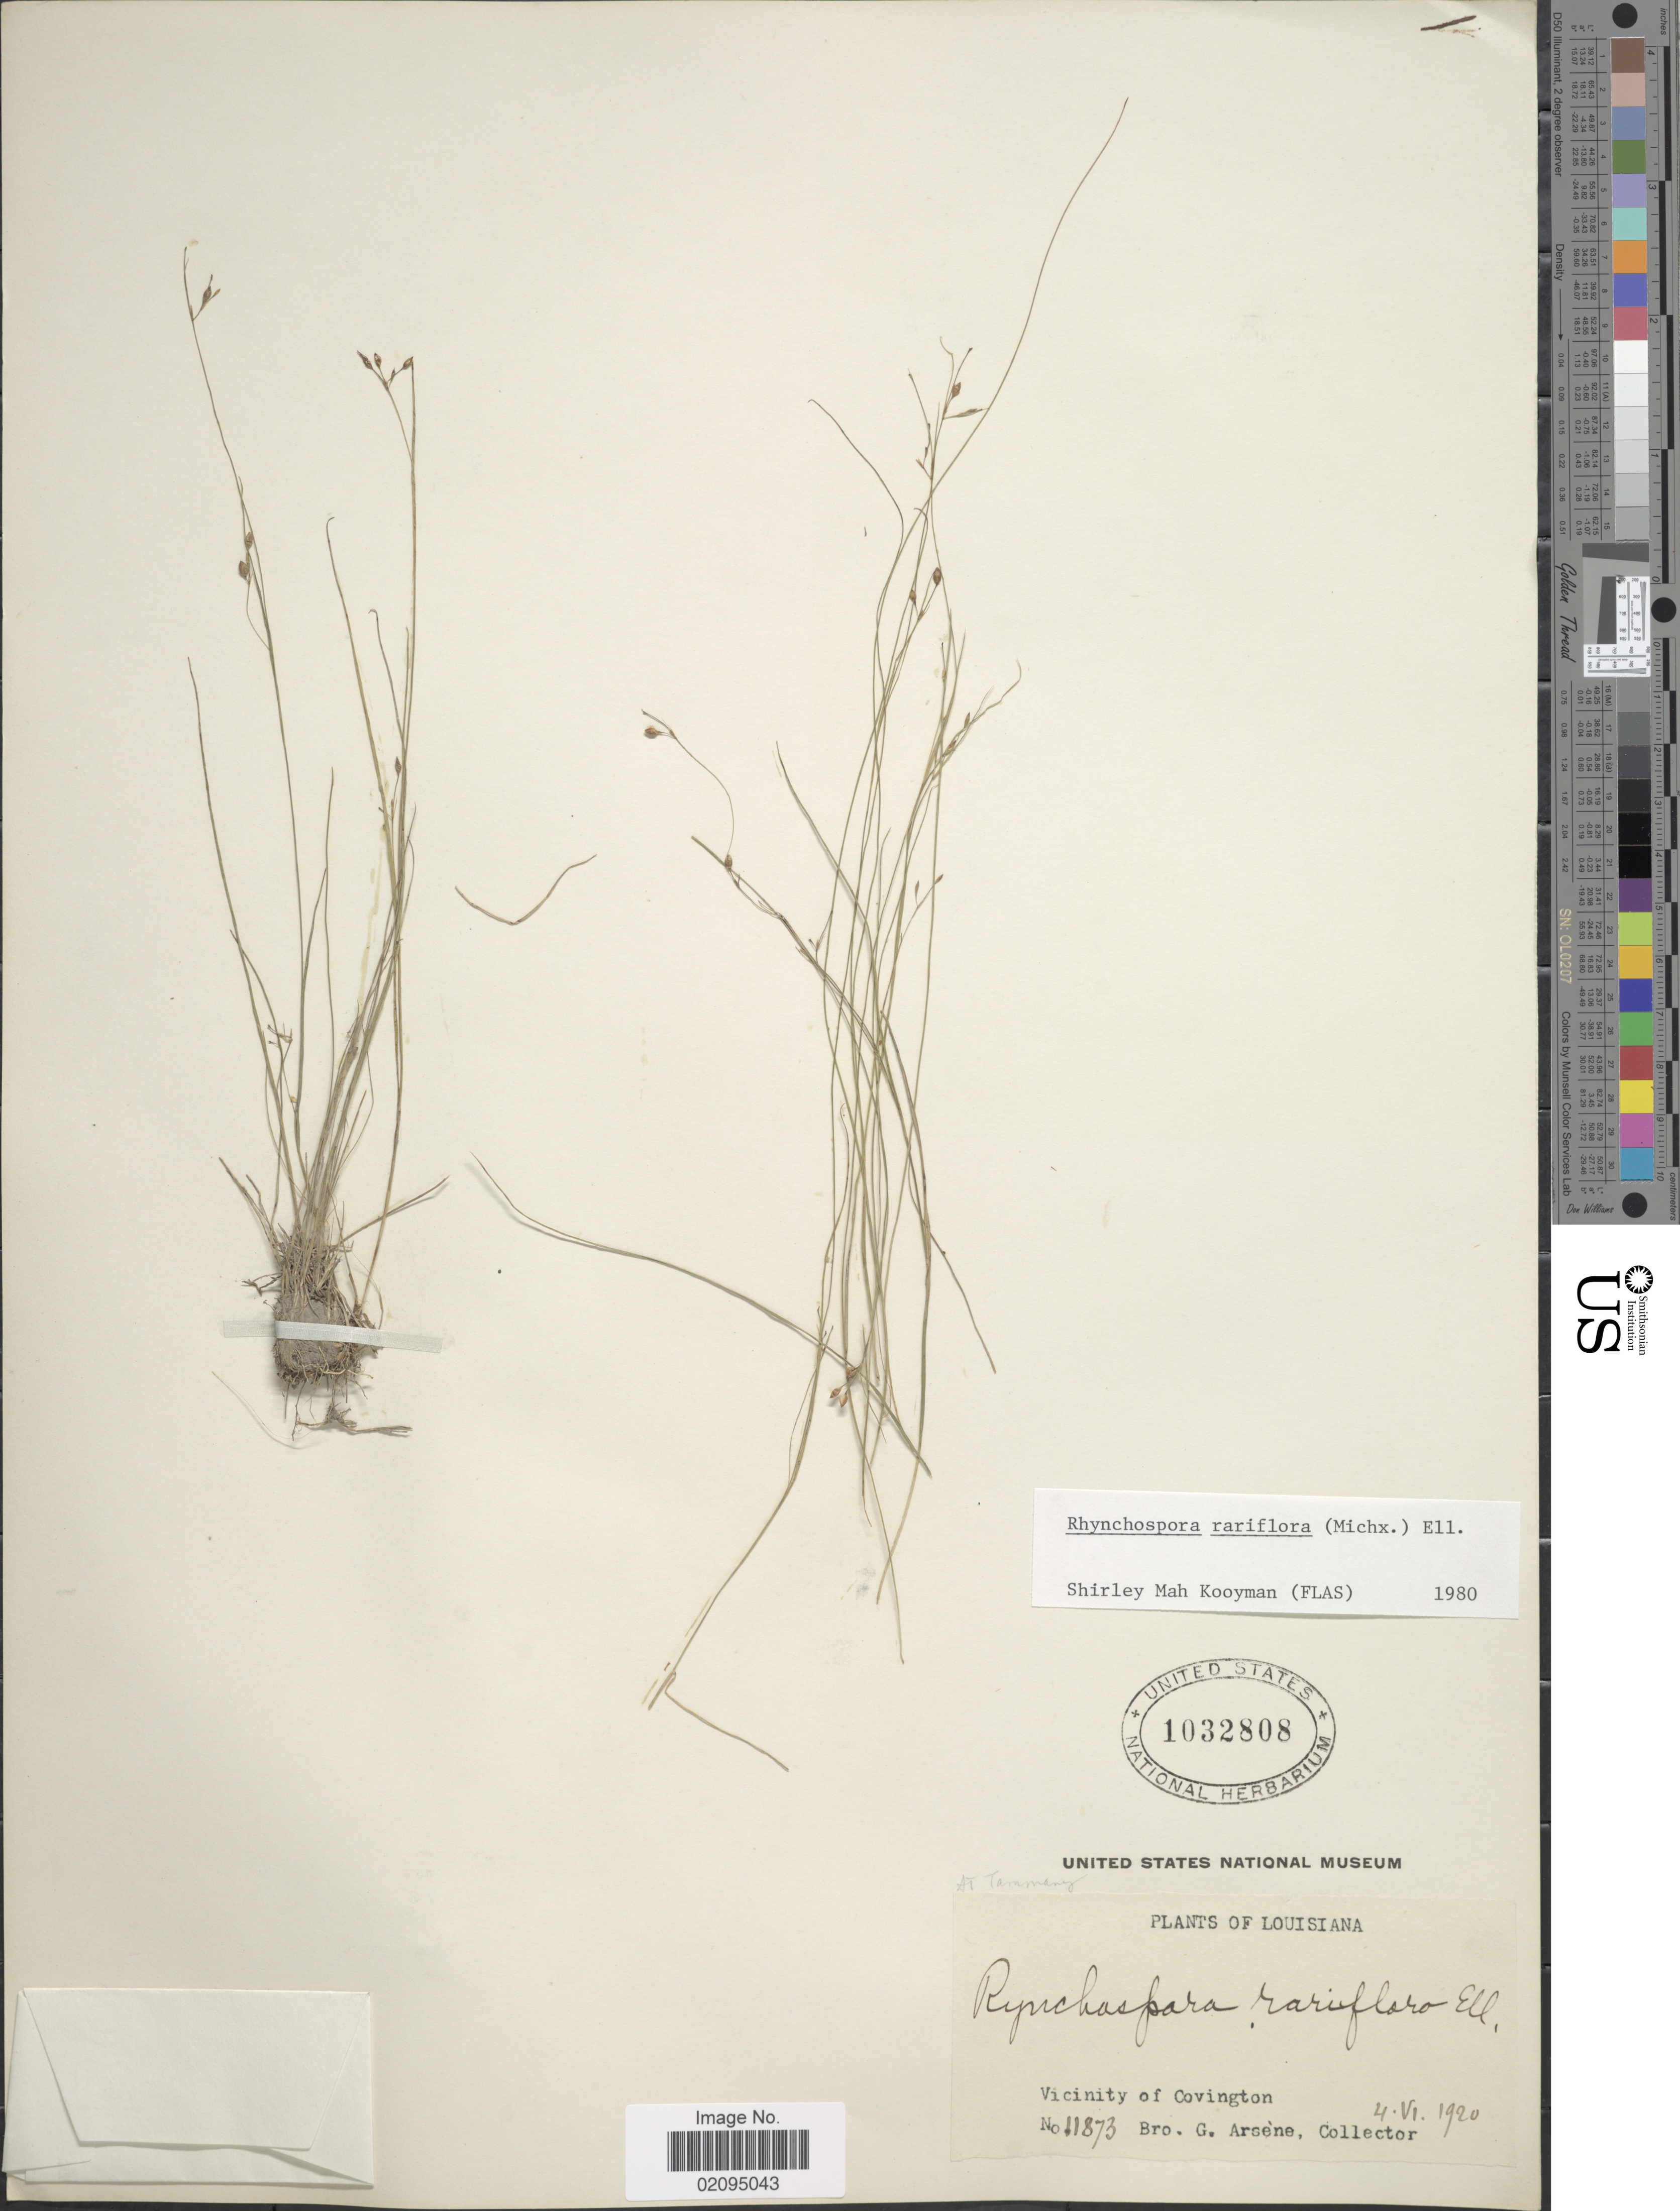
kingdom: Plantae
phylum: Tracheophyta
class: Liliopsida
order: Poales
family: Cyperaceae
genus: Rhynchospora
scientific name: Rhynchospora rariflora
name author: (Michx.) Elliott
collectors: Bro. G. Arsène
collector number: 11873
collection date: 1920-06-04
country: United States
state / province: Louisiana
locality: St. Tammany, Vicinity of Covington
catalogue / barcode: US 1032808